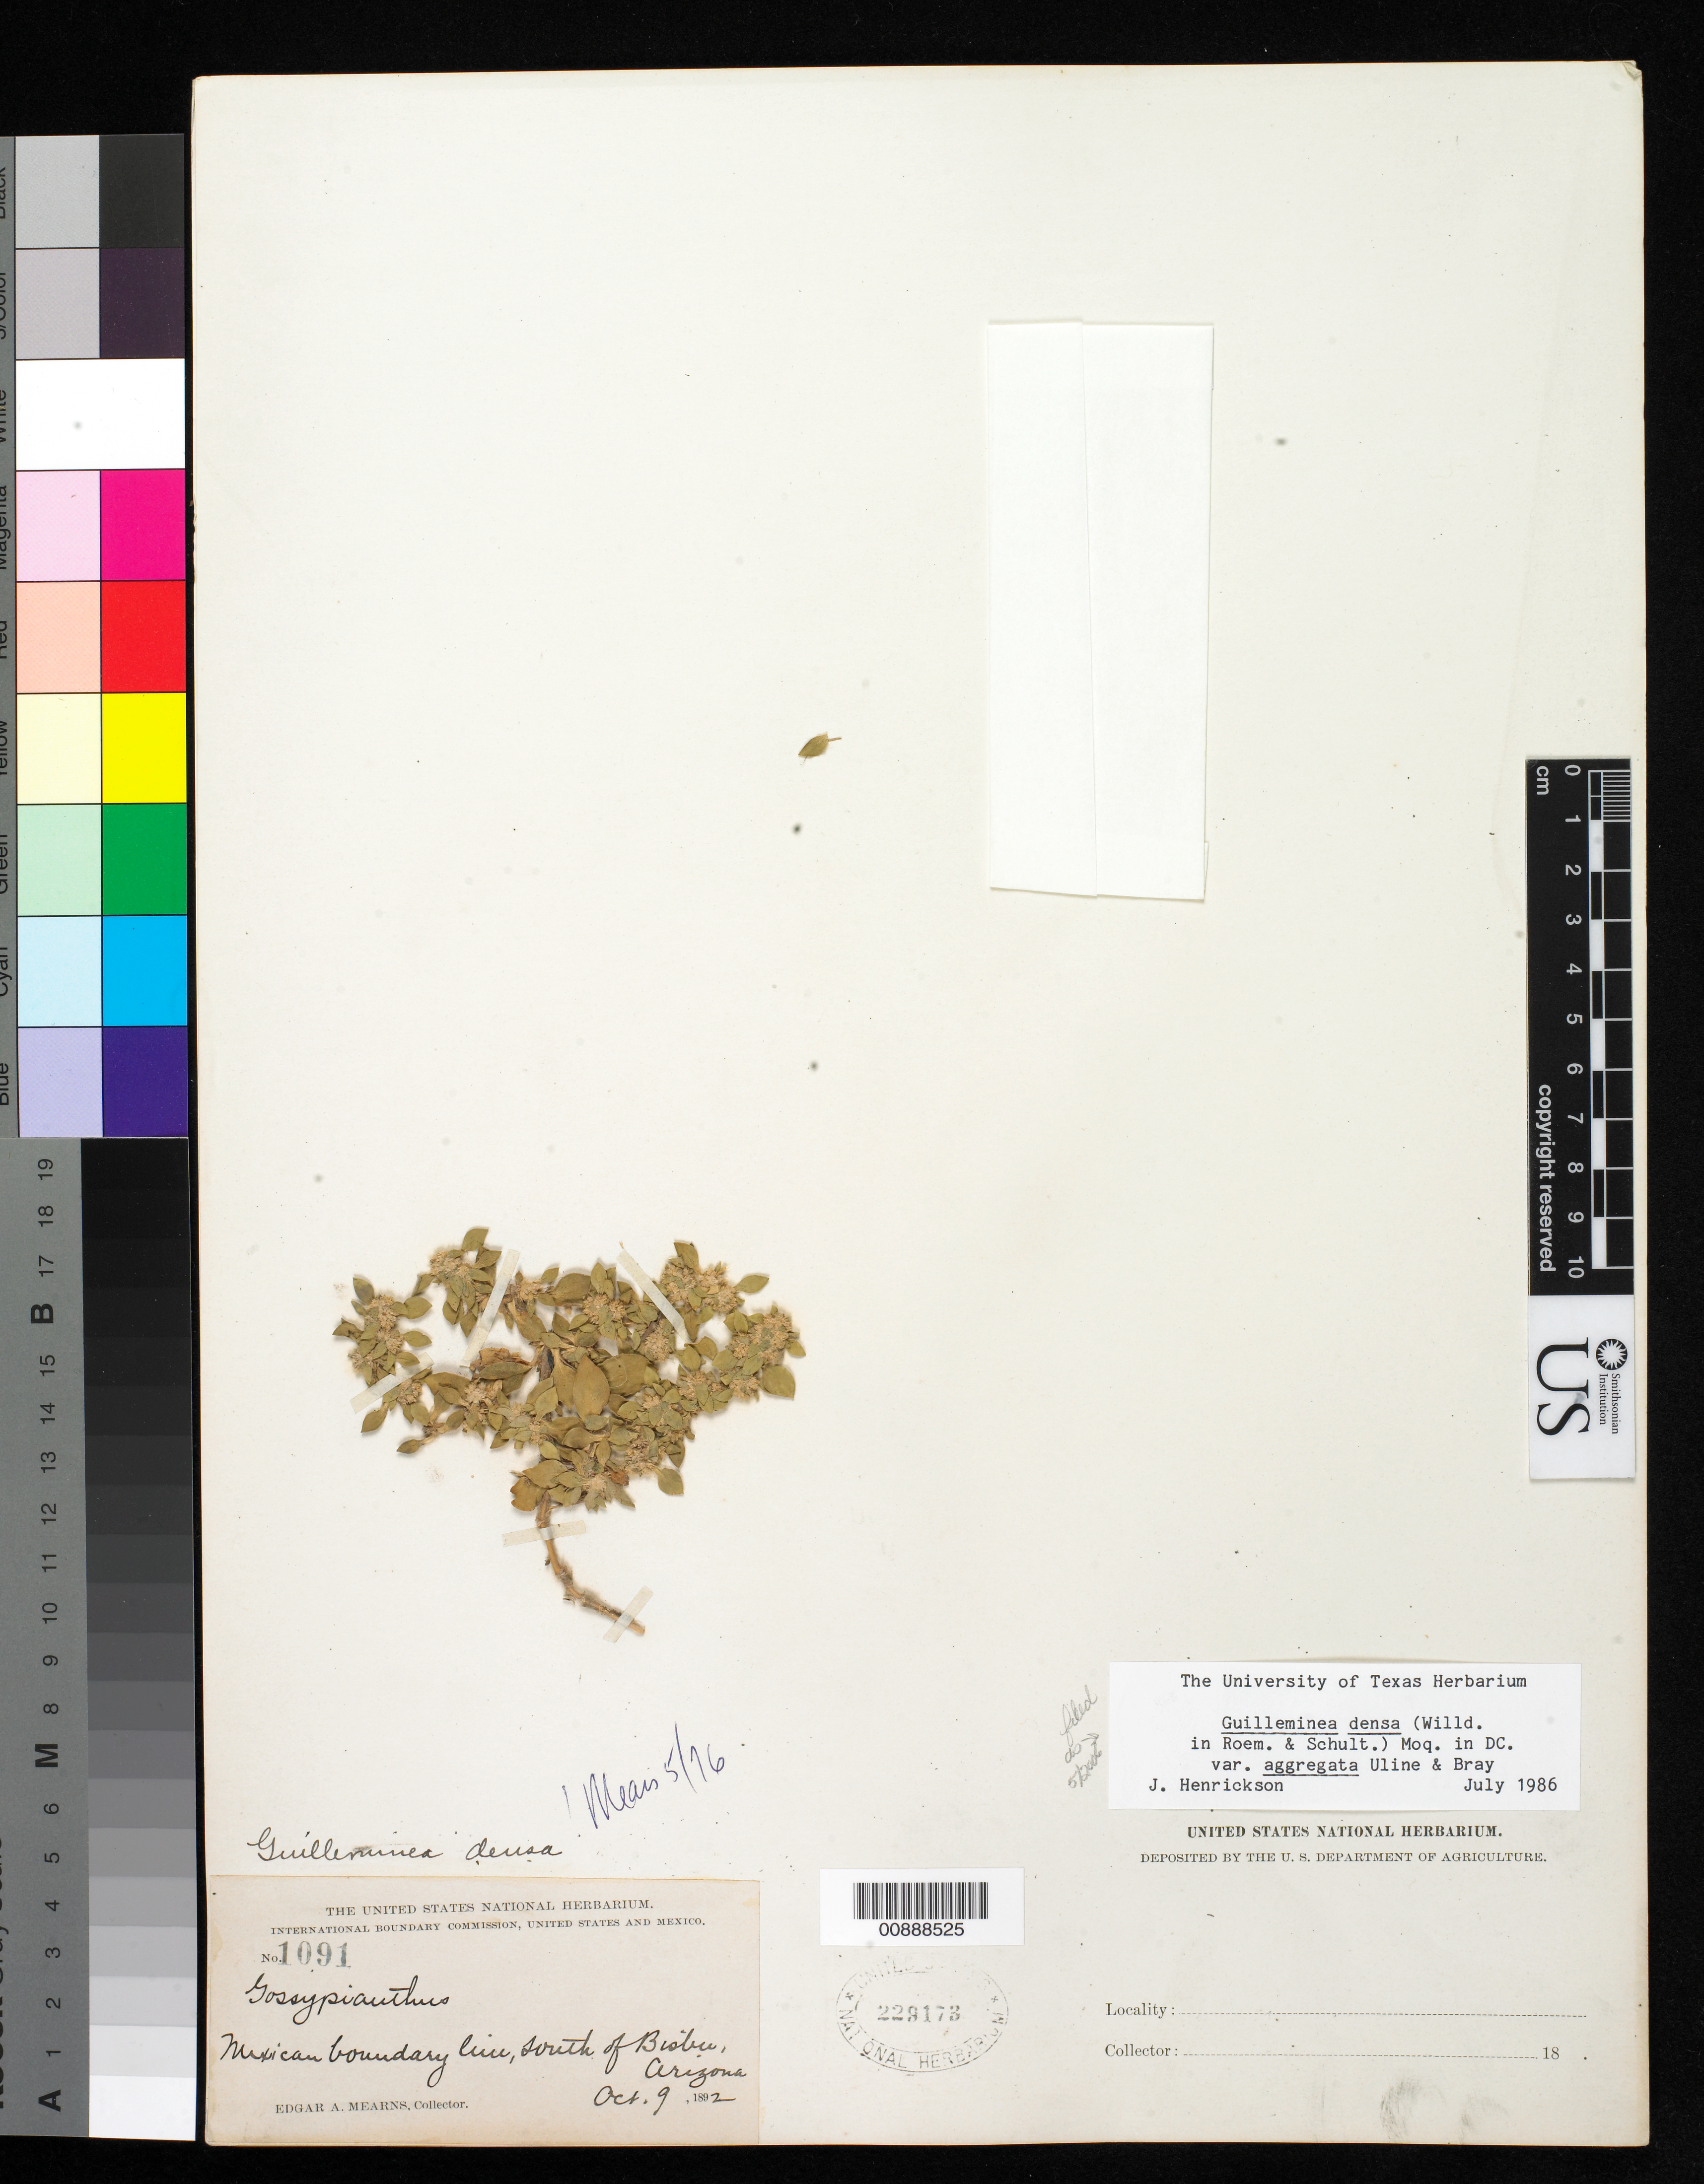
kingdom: Plantae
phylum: Tracheophyta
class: Magnoliopsida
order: Caryophyllales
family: Amaranthaceae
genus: Guilleminea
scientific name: Guilleminea densa var. aggregata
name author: Uline & W.L. Bray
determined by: Henrickson, James, (CSLA), California State University at Los Angeles (UNITED STATES)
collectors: E. A. Mearns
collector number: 1091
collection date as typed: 09 Oct 1892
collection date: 1892-10-09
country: United States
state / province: Arizona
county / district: Cochise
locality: Mexican Boundary Line, S of Bisbee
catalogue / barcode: US 229173